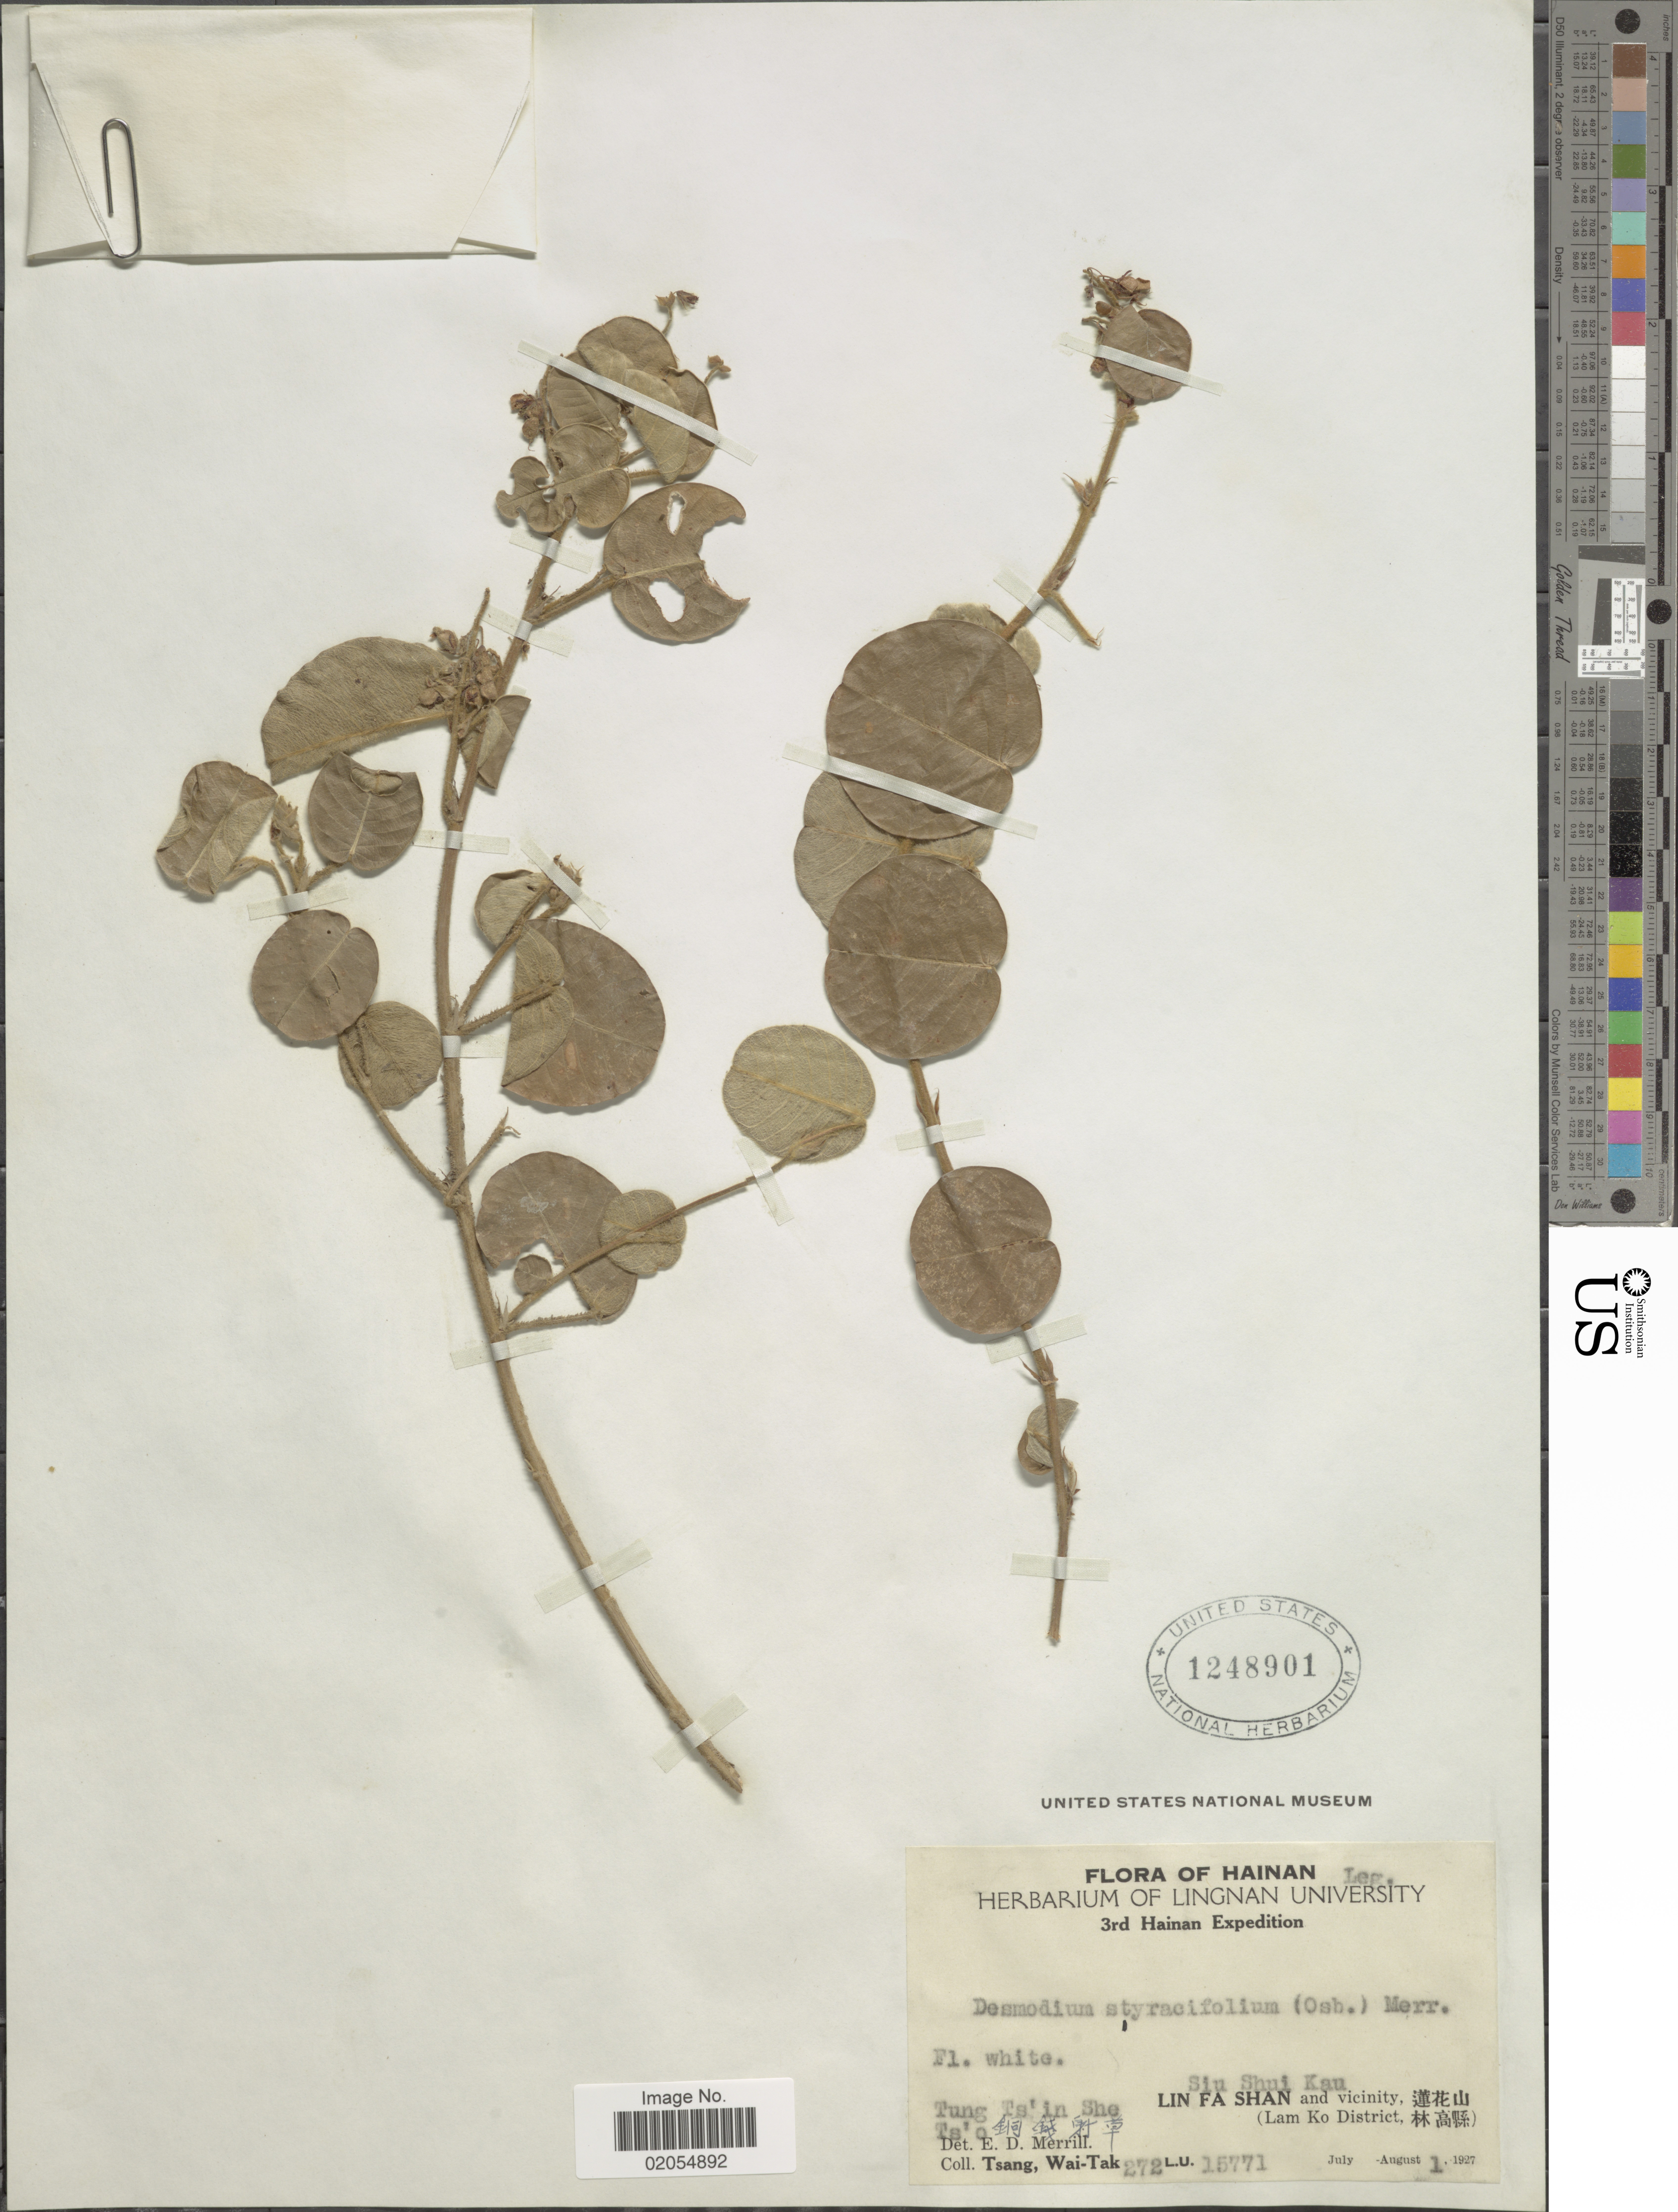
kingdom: Plantae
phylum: Tracheophyta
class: Magnoliopsida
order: Fabales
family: Fabaceae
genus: Grona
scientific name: Grona styracifolia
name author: (Osbeck) H. Ohashi & K. Ohashi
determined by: Strong, Mark T., (BOT), Smithsonian Institution - National Museum of Natural History (UNITED STATES)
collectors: W. T. Tsang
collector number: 272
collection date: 1927-08-01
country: China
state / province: Hainan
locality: Tung Ts'in Se Ts'o, Siu Shui Kai, Lin Fa Shan and vicinity, (Lam Ko-Chung Mai District)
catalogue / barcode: US 1248901